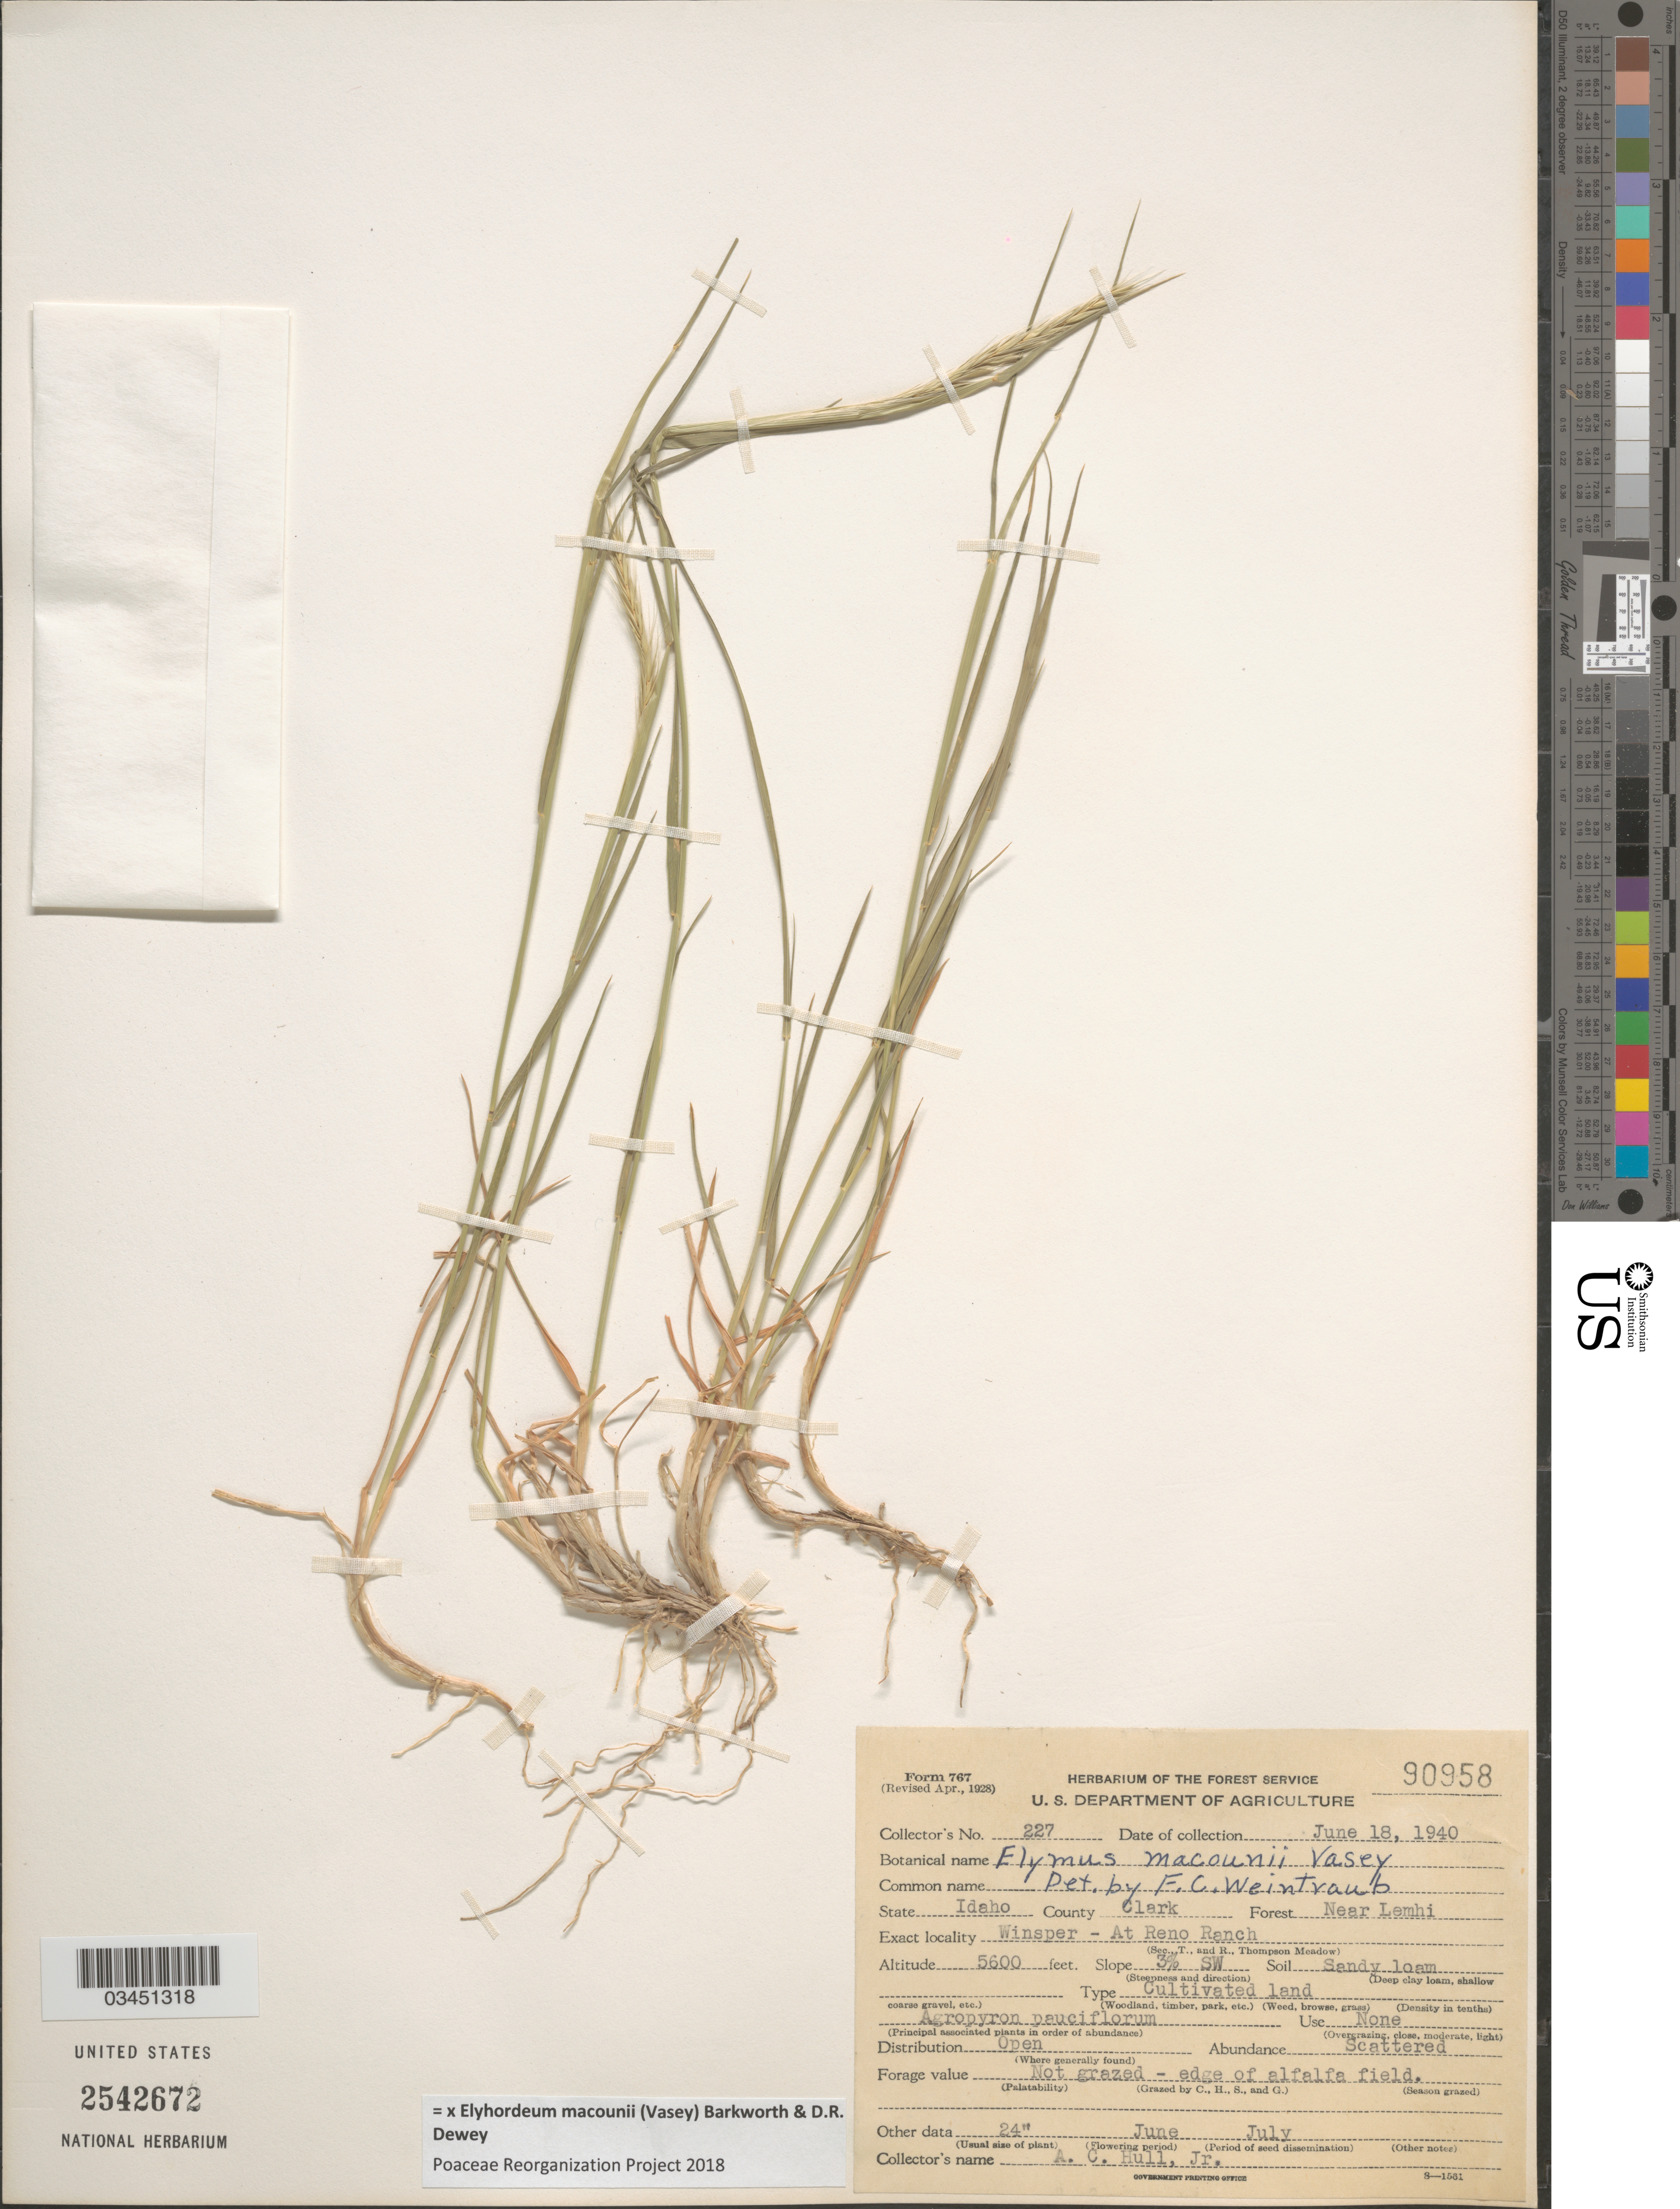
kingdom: Plantae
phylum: Tracheophyta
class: Liliopsida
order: Poales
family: Poaceae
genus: Elyhordeum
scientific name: x Elyhordeum macounii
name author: (Vasey) Barkworth & Dewey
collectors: A. Hull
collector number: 227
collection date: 1940-06-18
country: United States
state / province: Idaho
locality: County Clark. Forest Near Lemhi. Winsper - At Reno Ranch. Slope 3% SW.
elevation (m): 1707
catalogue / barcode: US 2542672